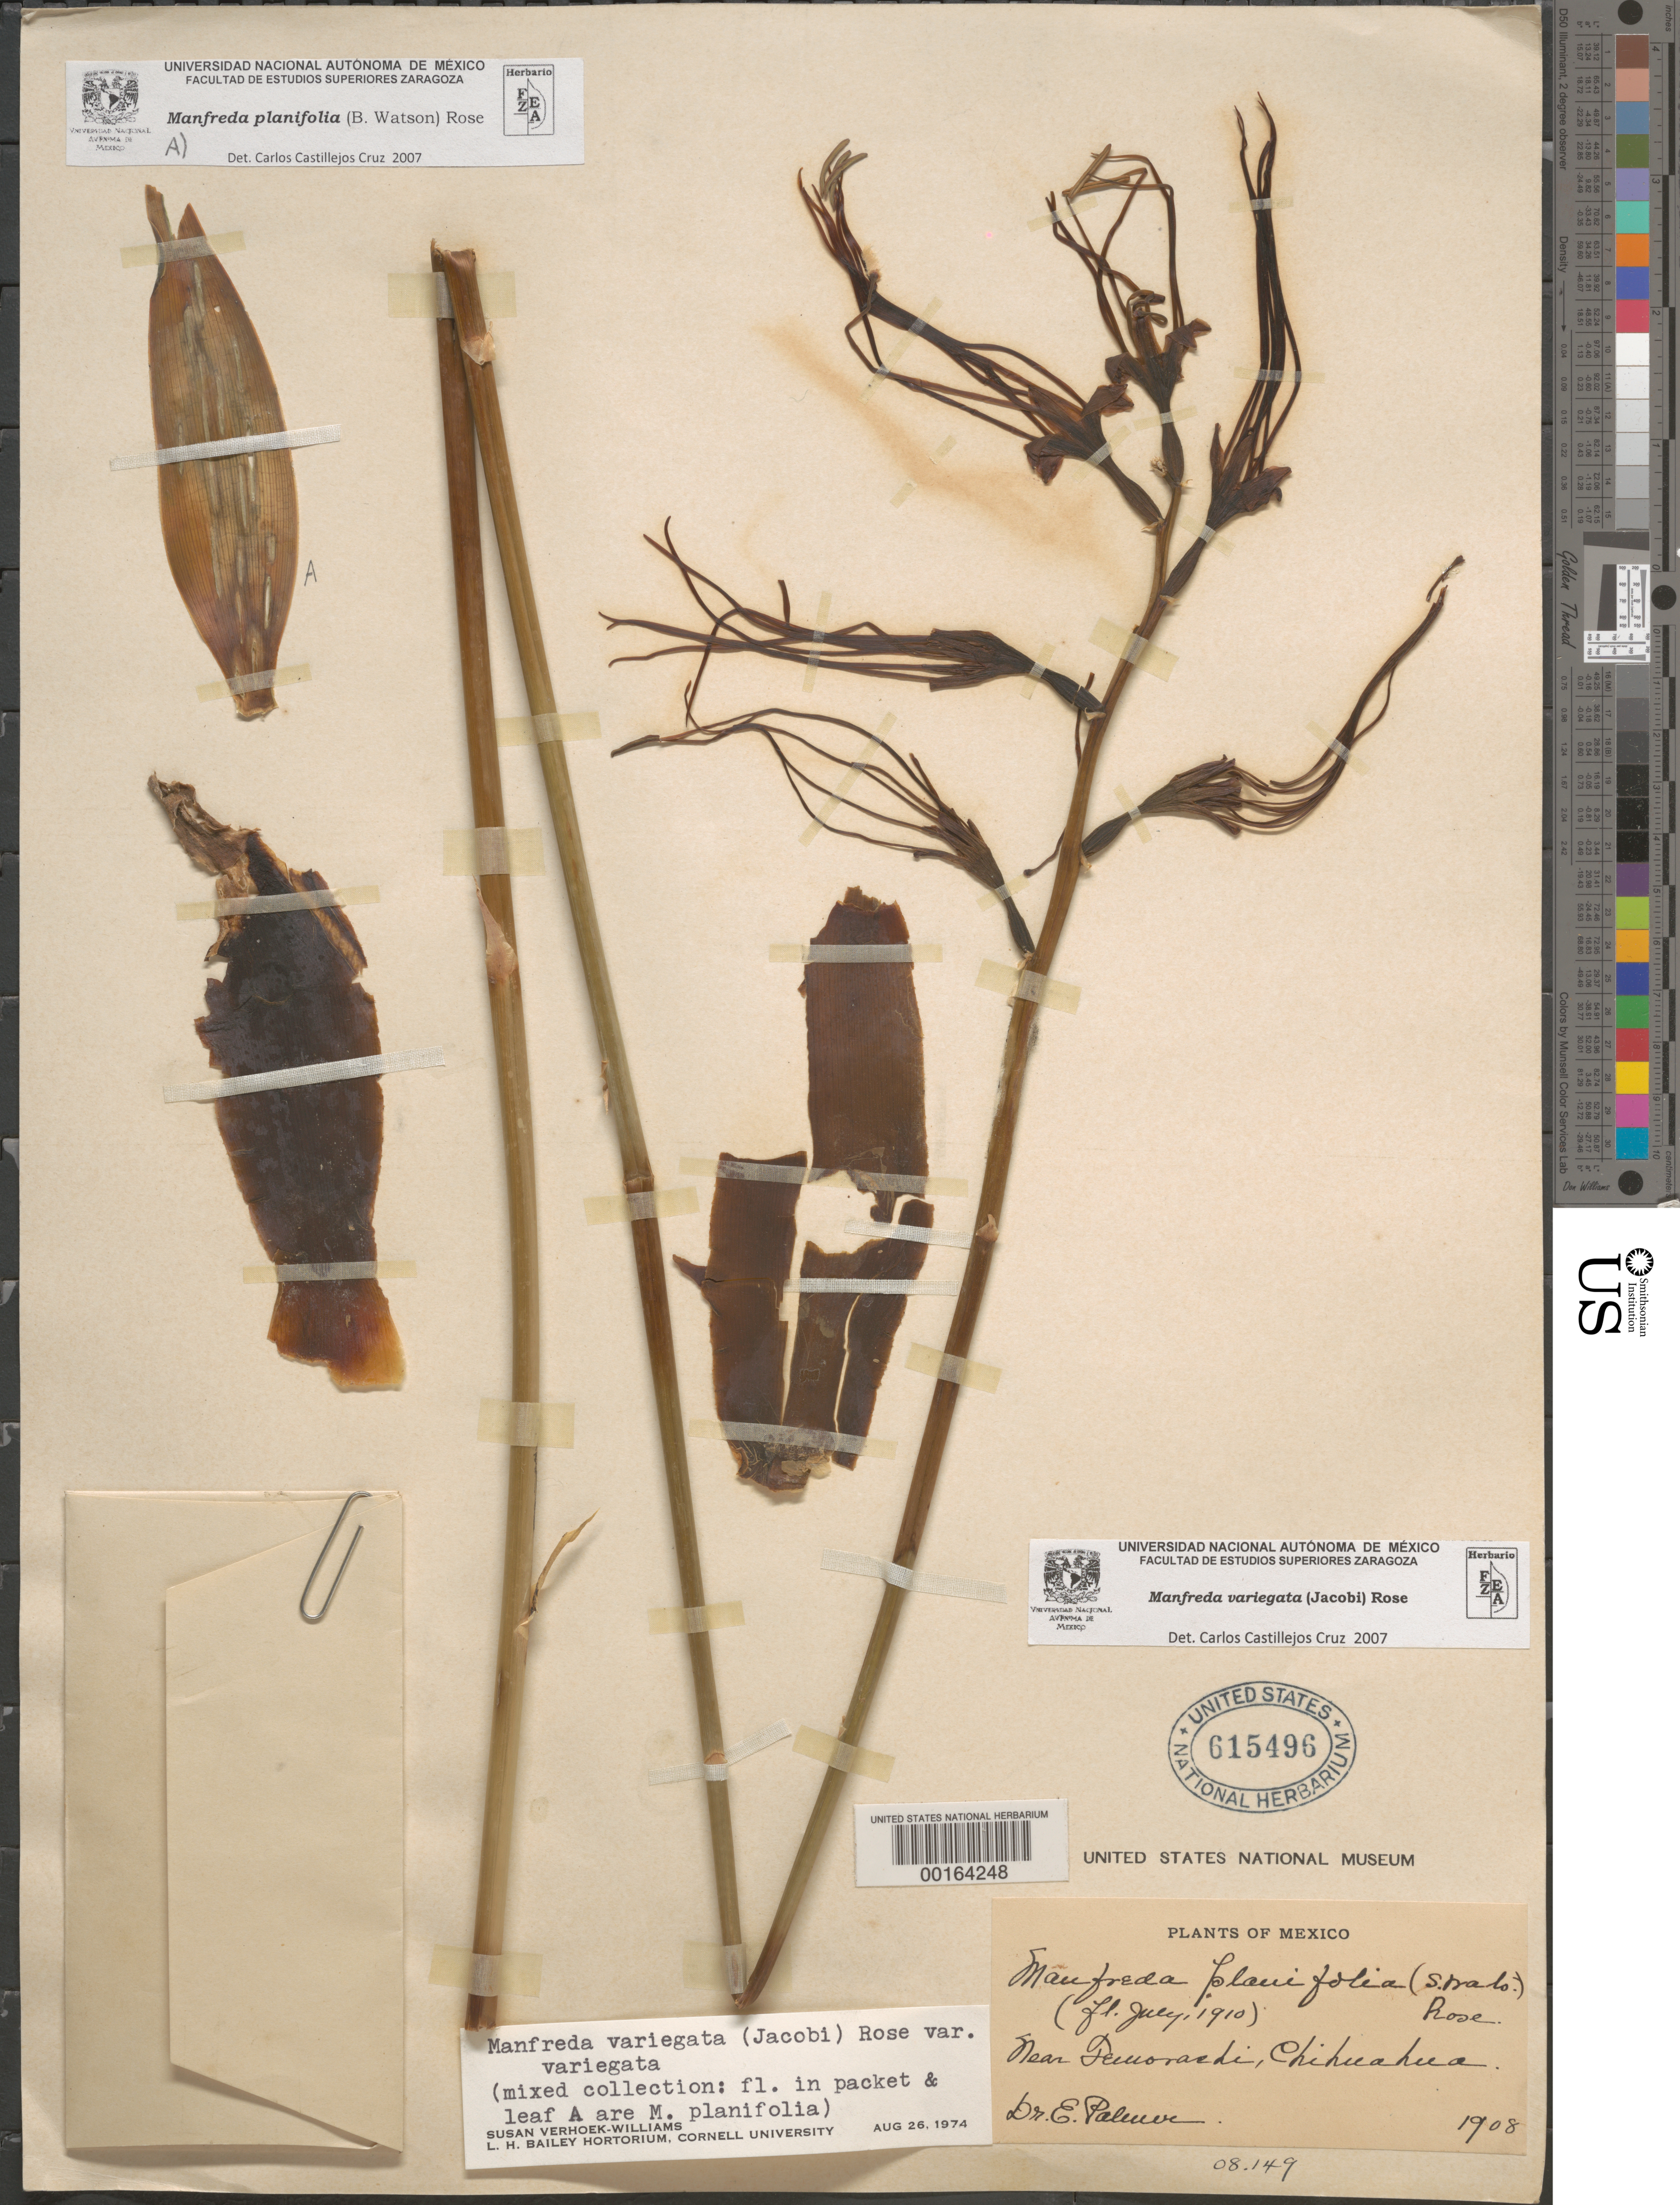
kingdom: Plantae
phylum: Tracheophyta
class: Liliopsida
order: Asparagales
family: Asparagaceae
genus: Manfreda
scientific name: Manfreda variegata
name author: (Jacobi) Rose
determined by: Castillejos-Cruz, C.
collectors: E. Palmer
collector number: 08.149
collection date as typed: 1908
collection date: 1908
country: Mexico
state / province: Chihuahua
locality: Near Feiuorasdi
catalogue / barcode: US 615496